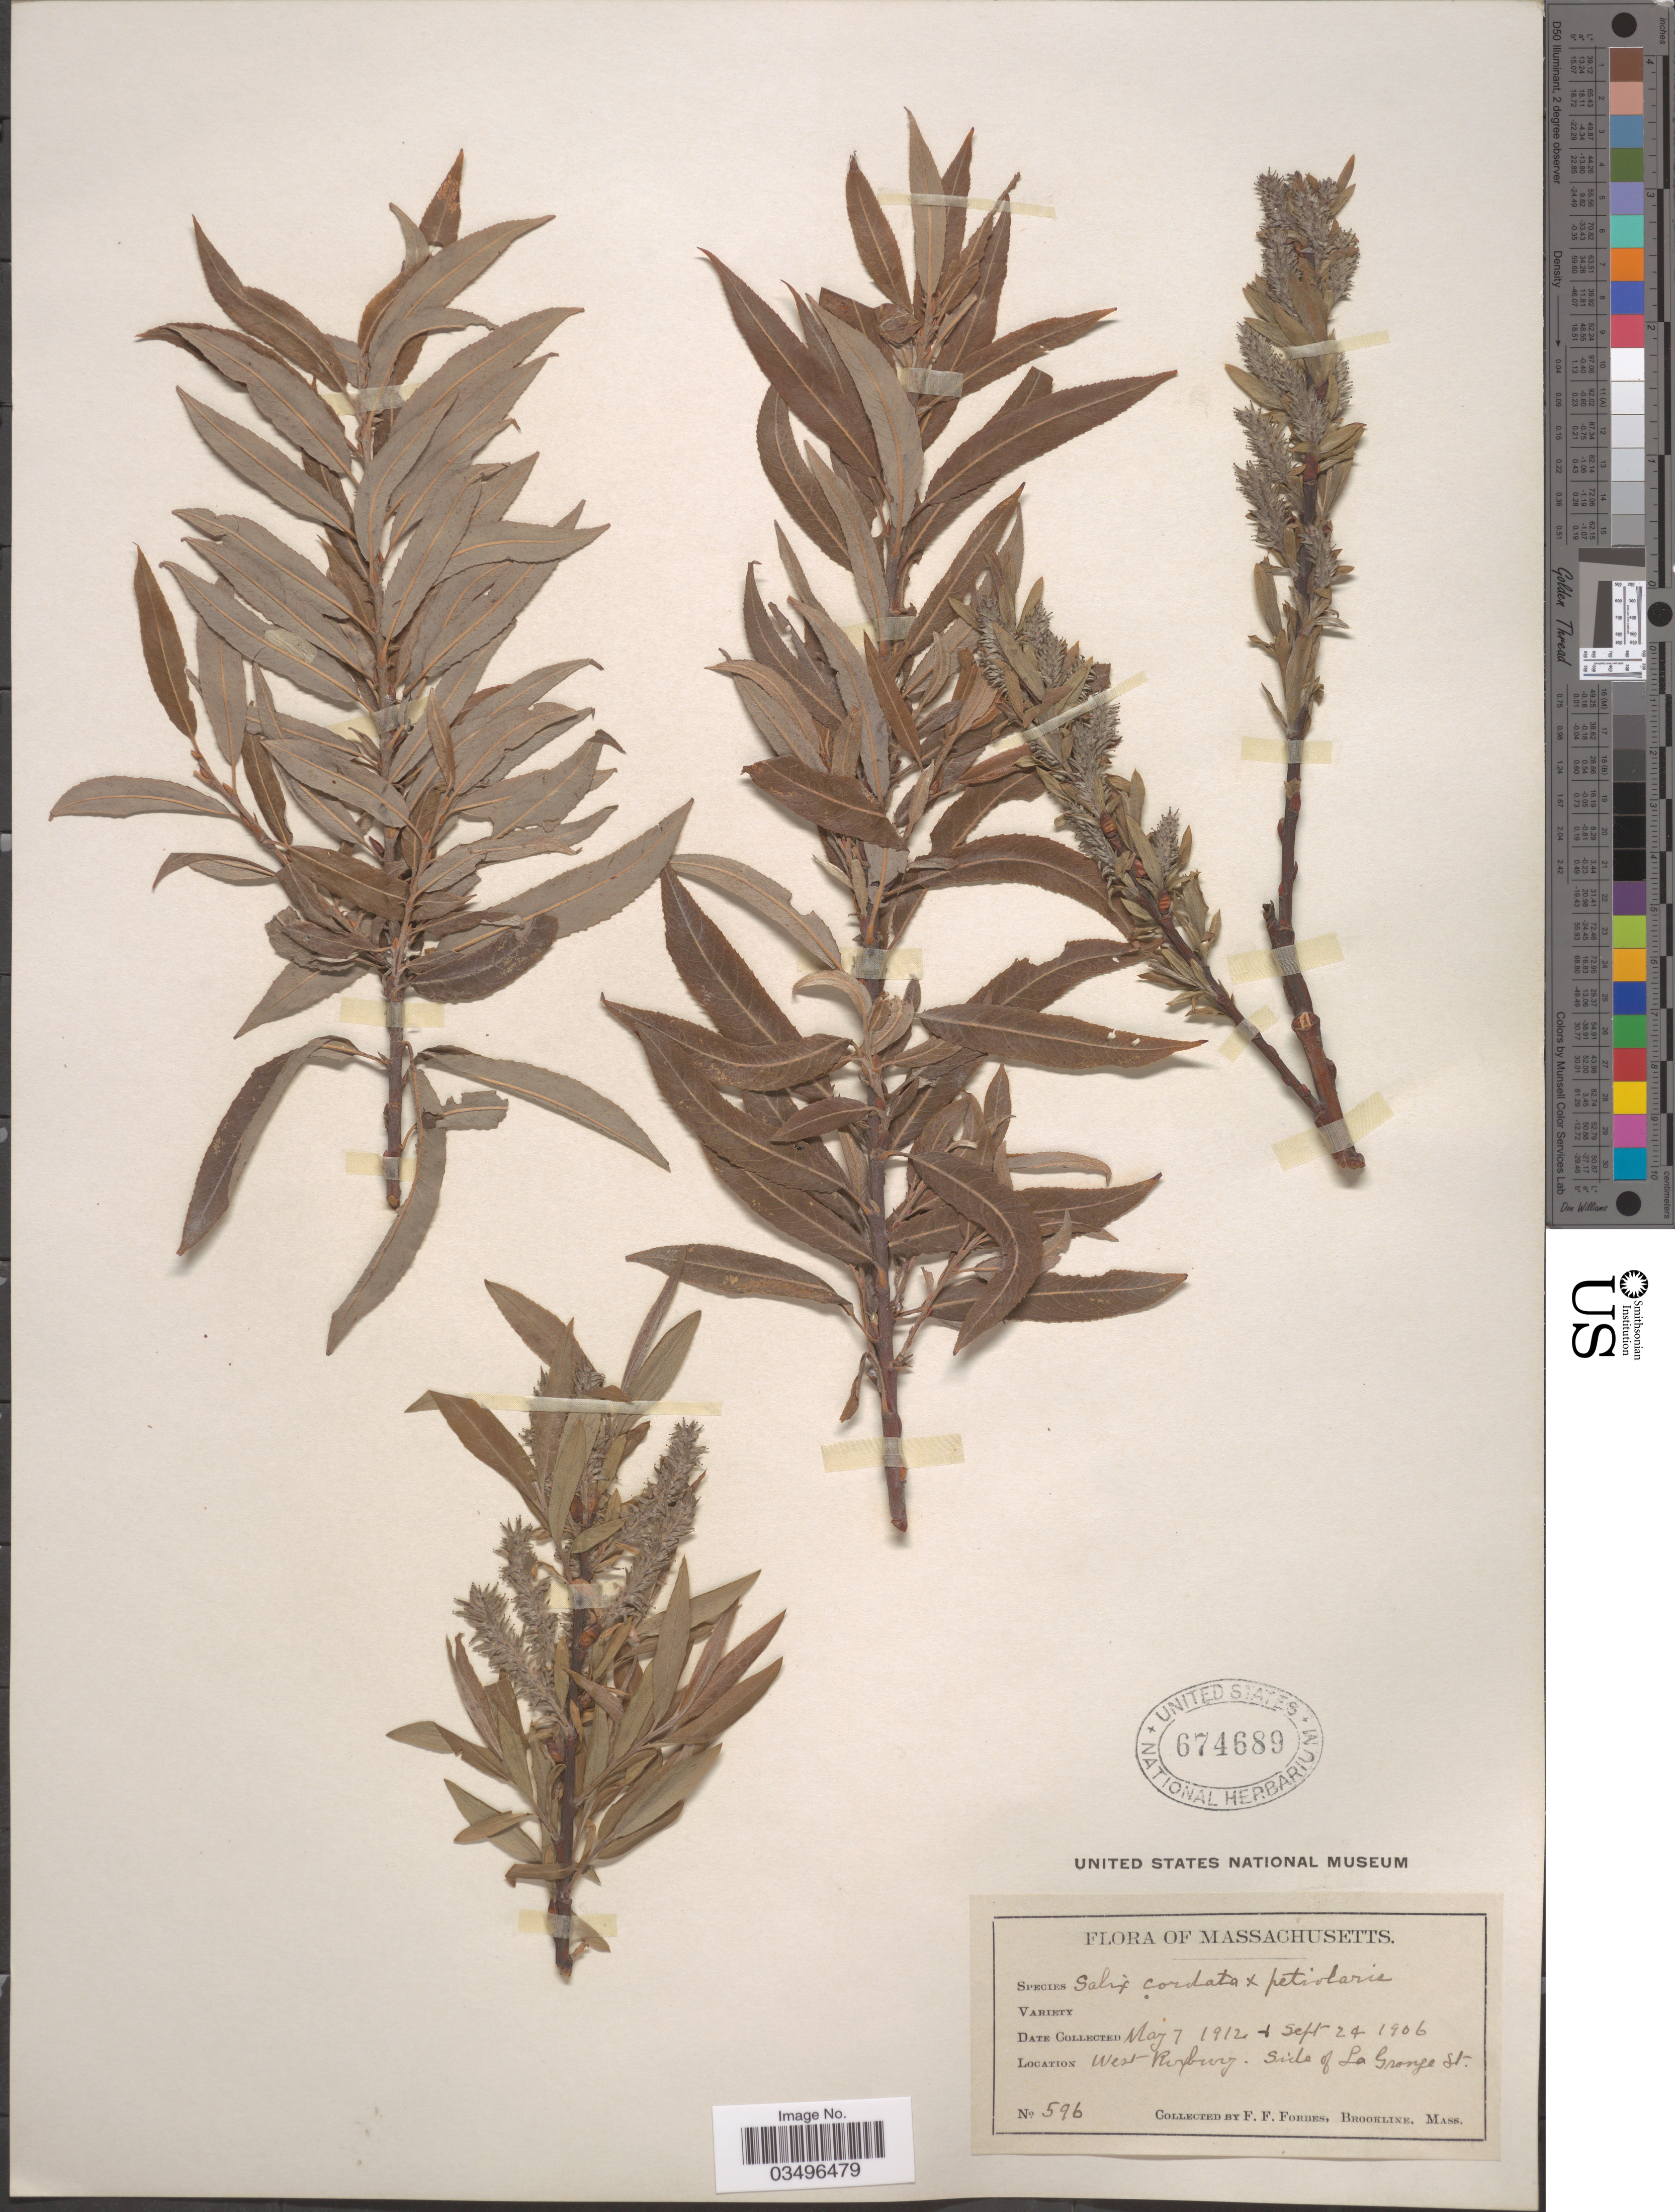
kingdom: Plantae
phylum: Tracheophyta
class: Magnoliopsida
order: Malpighiales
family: Salicaceae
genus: Salix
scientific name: Salix cordata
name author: Michx.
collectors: F. Forbes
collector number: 596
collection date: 1906-09-24/1912-05-07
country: United States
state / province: Massachusetts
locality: West Roxbury. Side of La Grange St.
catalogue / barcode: US 674689